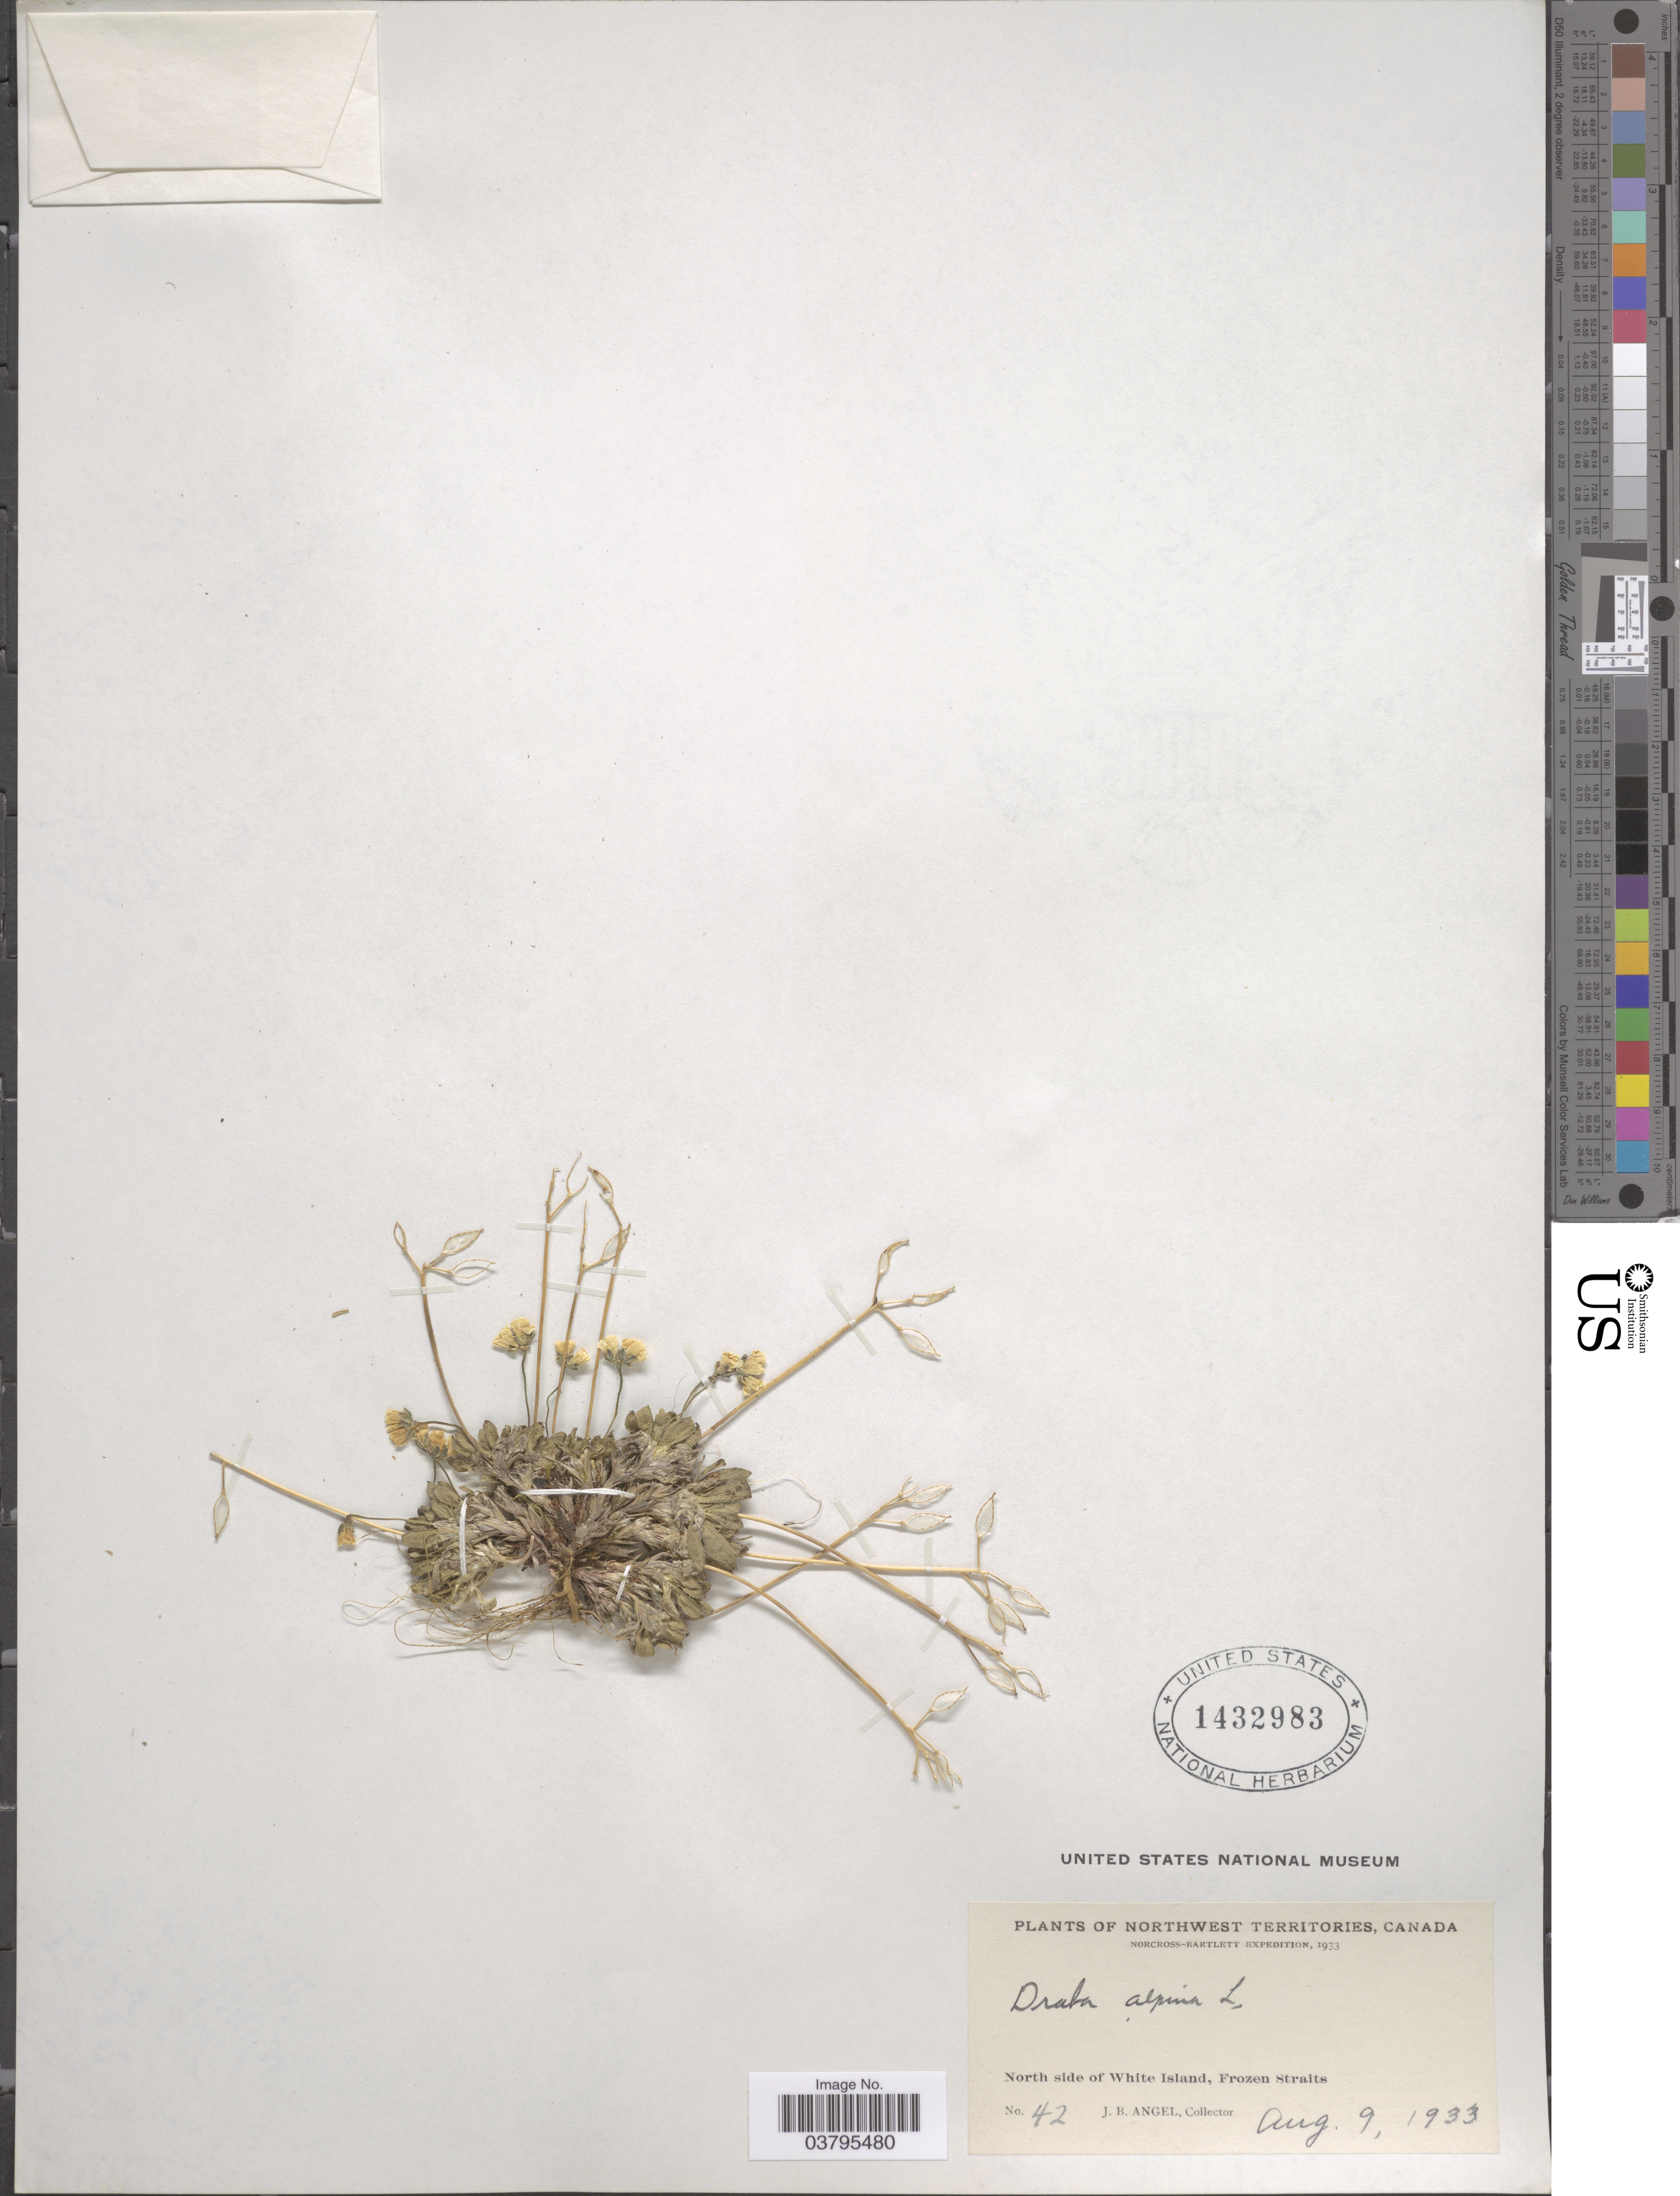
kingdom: Plantae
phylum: Tracheophyta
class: Magnoliopsida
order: Brassicales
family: Brassicaceae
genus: Draba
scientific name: Draba alpina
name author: L.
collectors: J. Angel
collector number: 42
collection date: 1933-08-09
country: Canada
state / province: Northwest Territories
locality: North side of White Island, Frozen Straits.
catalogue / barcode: US 1432983